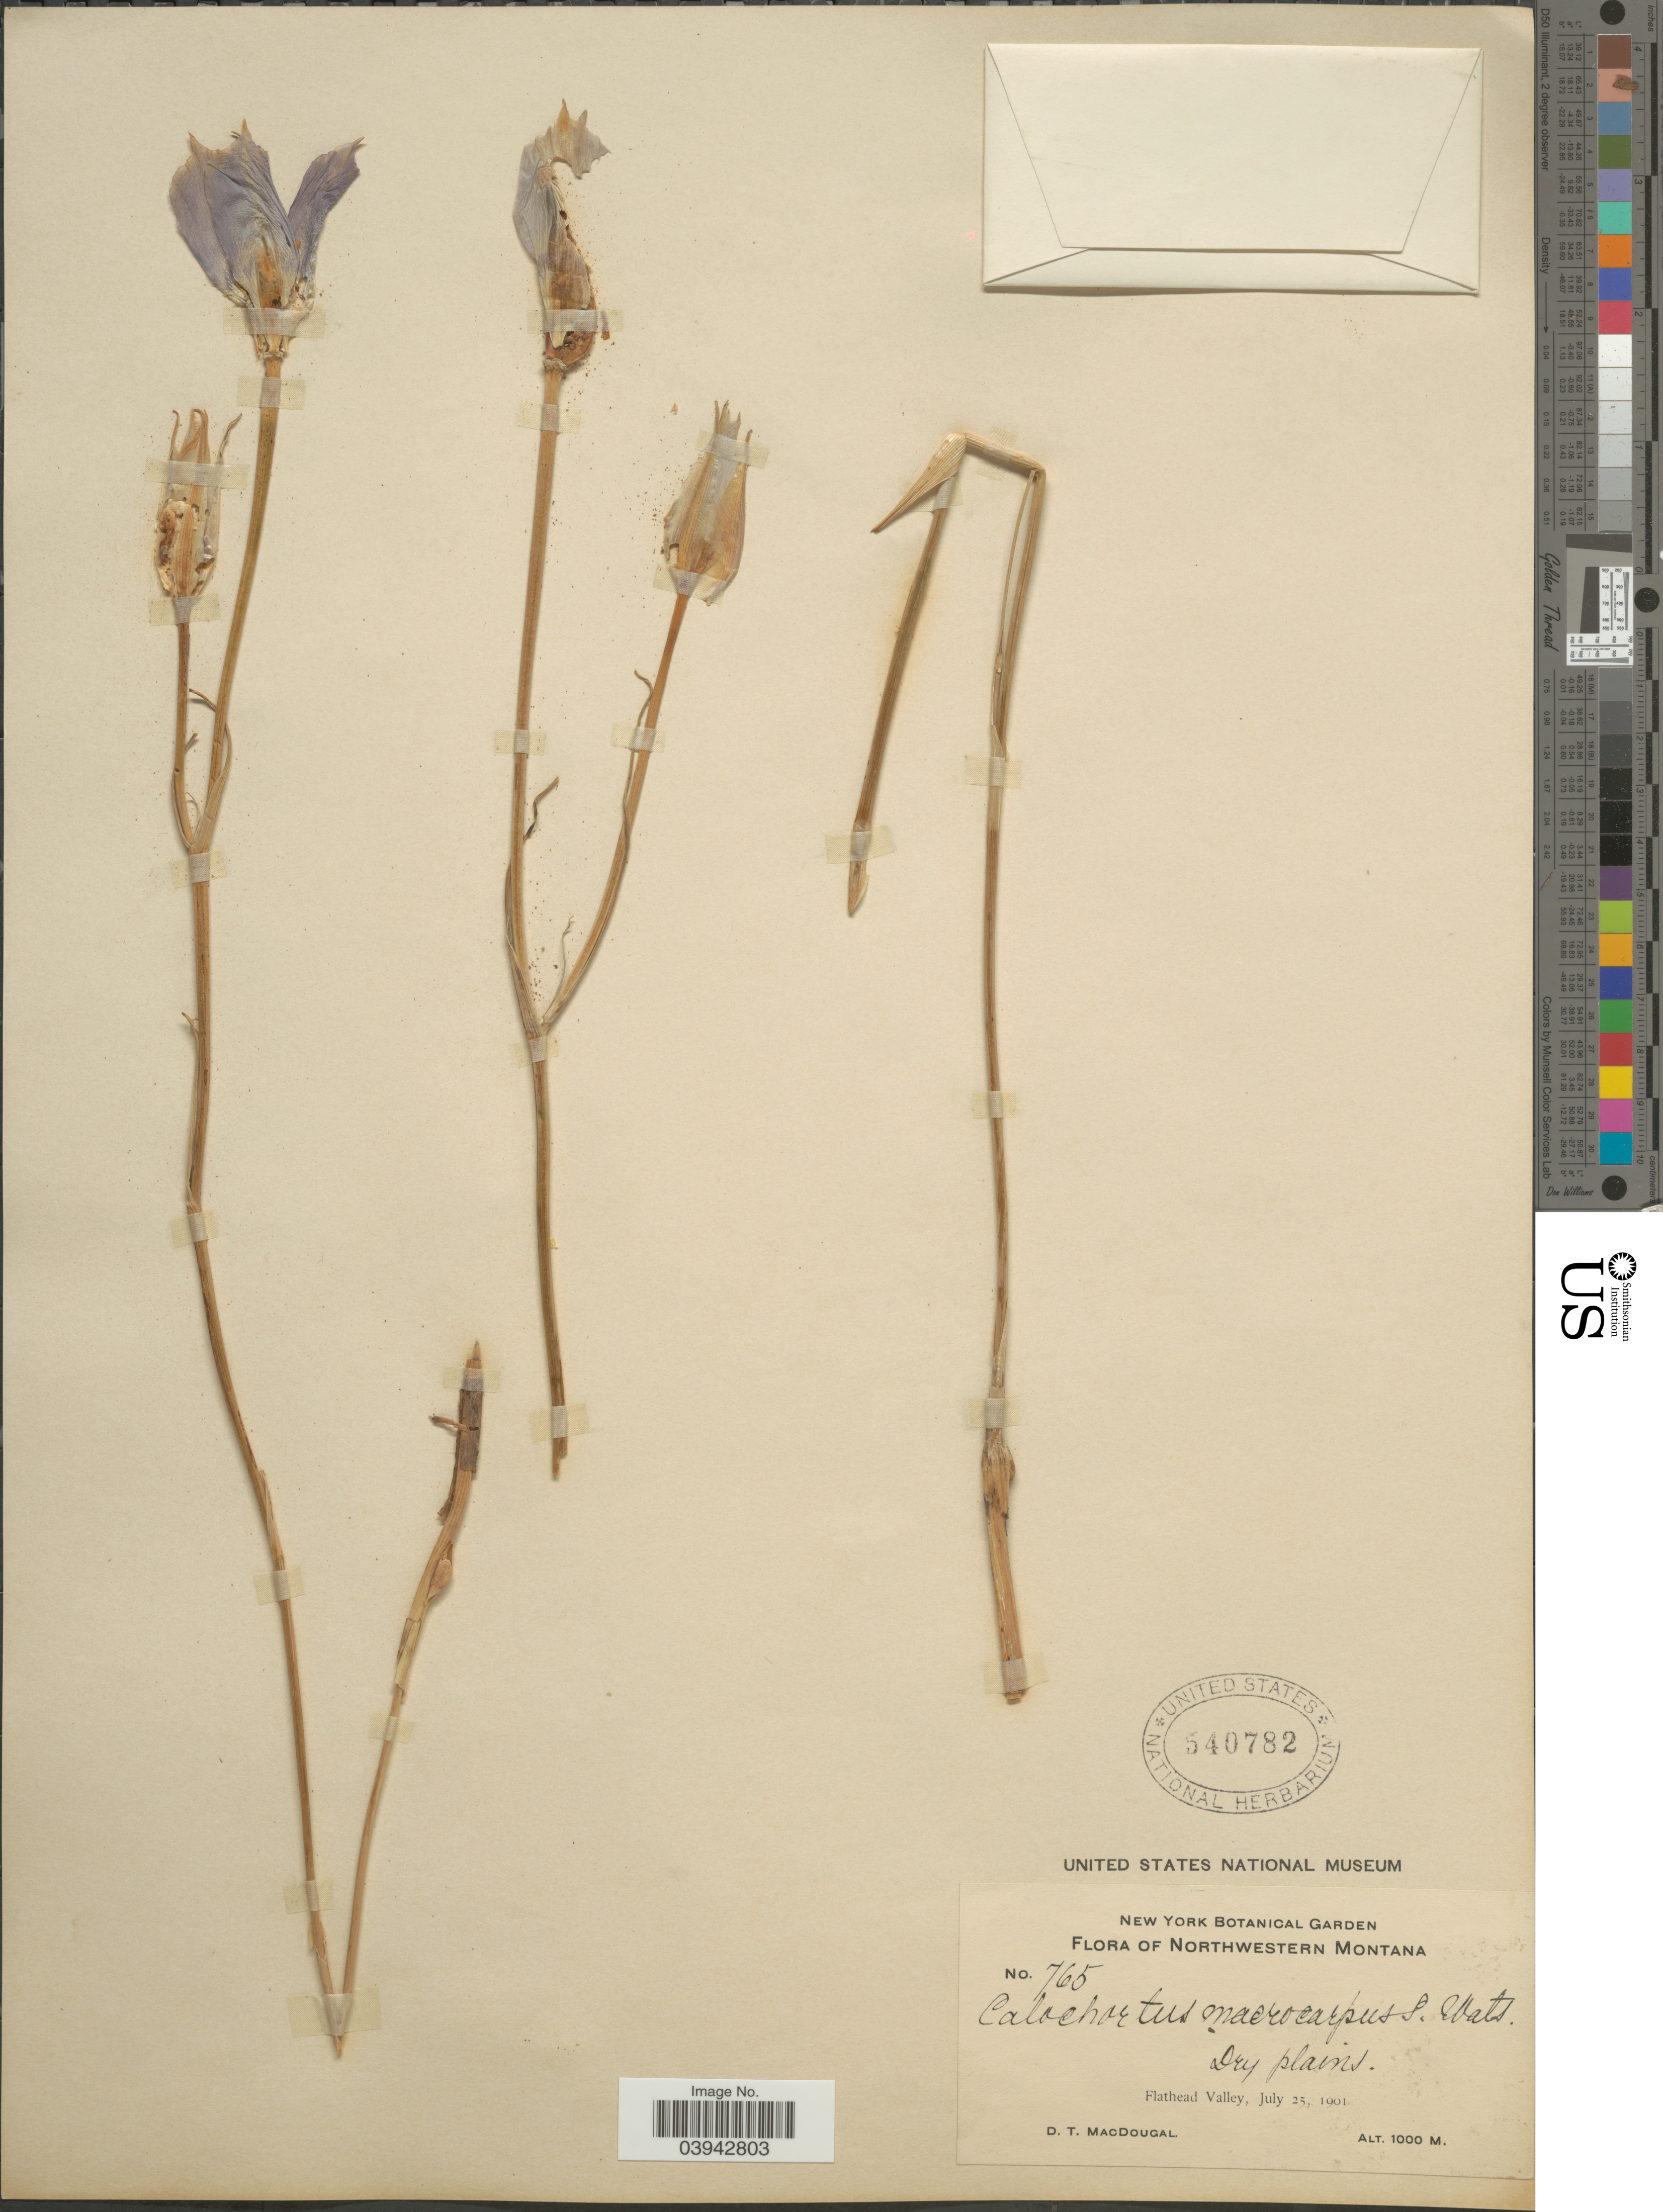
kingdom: Plantae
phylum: Tracheophyta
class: Liliopsida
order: Liliales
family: Liliaceae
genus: Calochortus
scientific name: Calochortus macrocarpus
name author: Douglas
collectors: D. T. MacDougal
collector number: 765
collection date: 1901-07-25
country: United States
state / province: Montana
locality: Northwestern Montana. Flathead Valley.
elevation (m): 1000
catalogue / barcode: US 540782